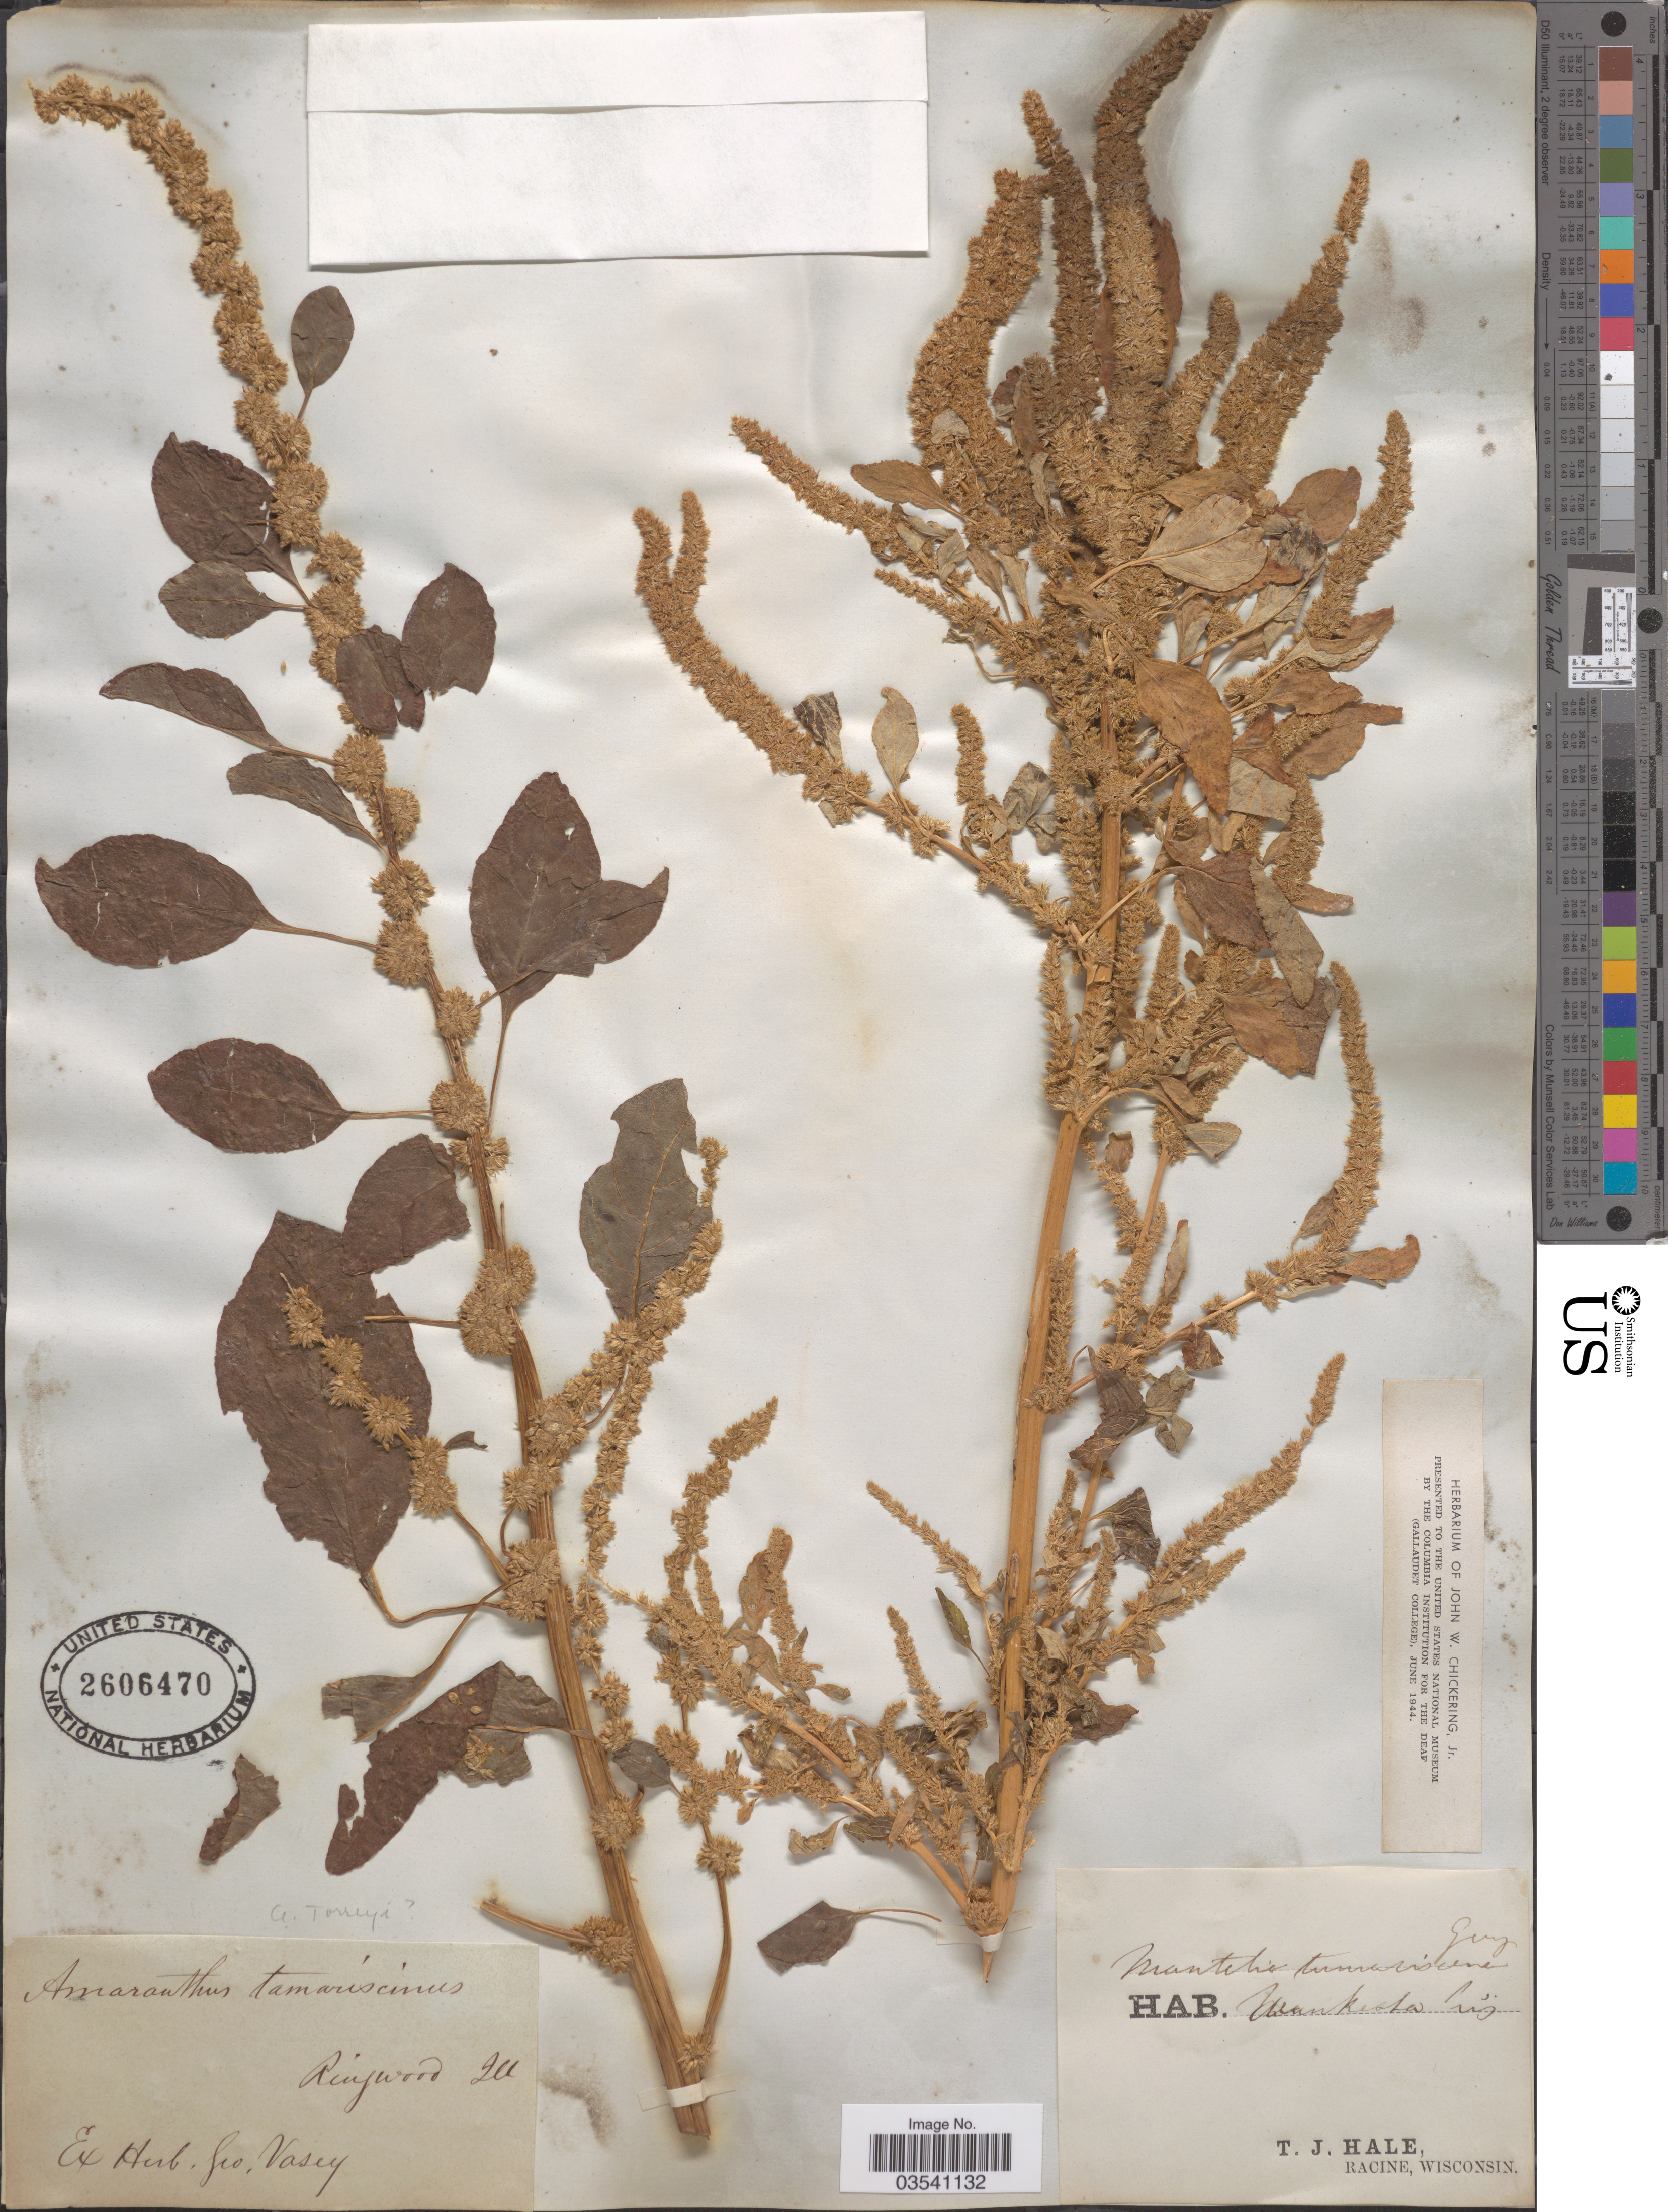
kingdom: Plantae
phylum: Tracheophyta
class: Magnoliopsida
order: Caryophyllales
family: Amaranthaceae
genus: Amaranthus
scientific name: Amaranthus tamariscinus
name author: Nutt.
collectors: T. Hale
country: United States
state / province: Illinois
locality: Ringwood.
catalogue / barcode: US 2606470